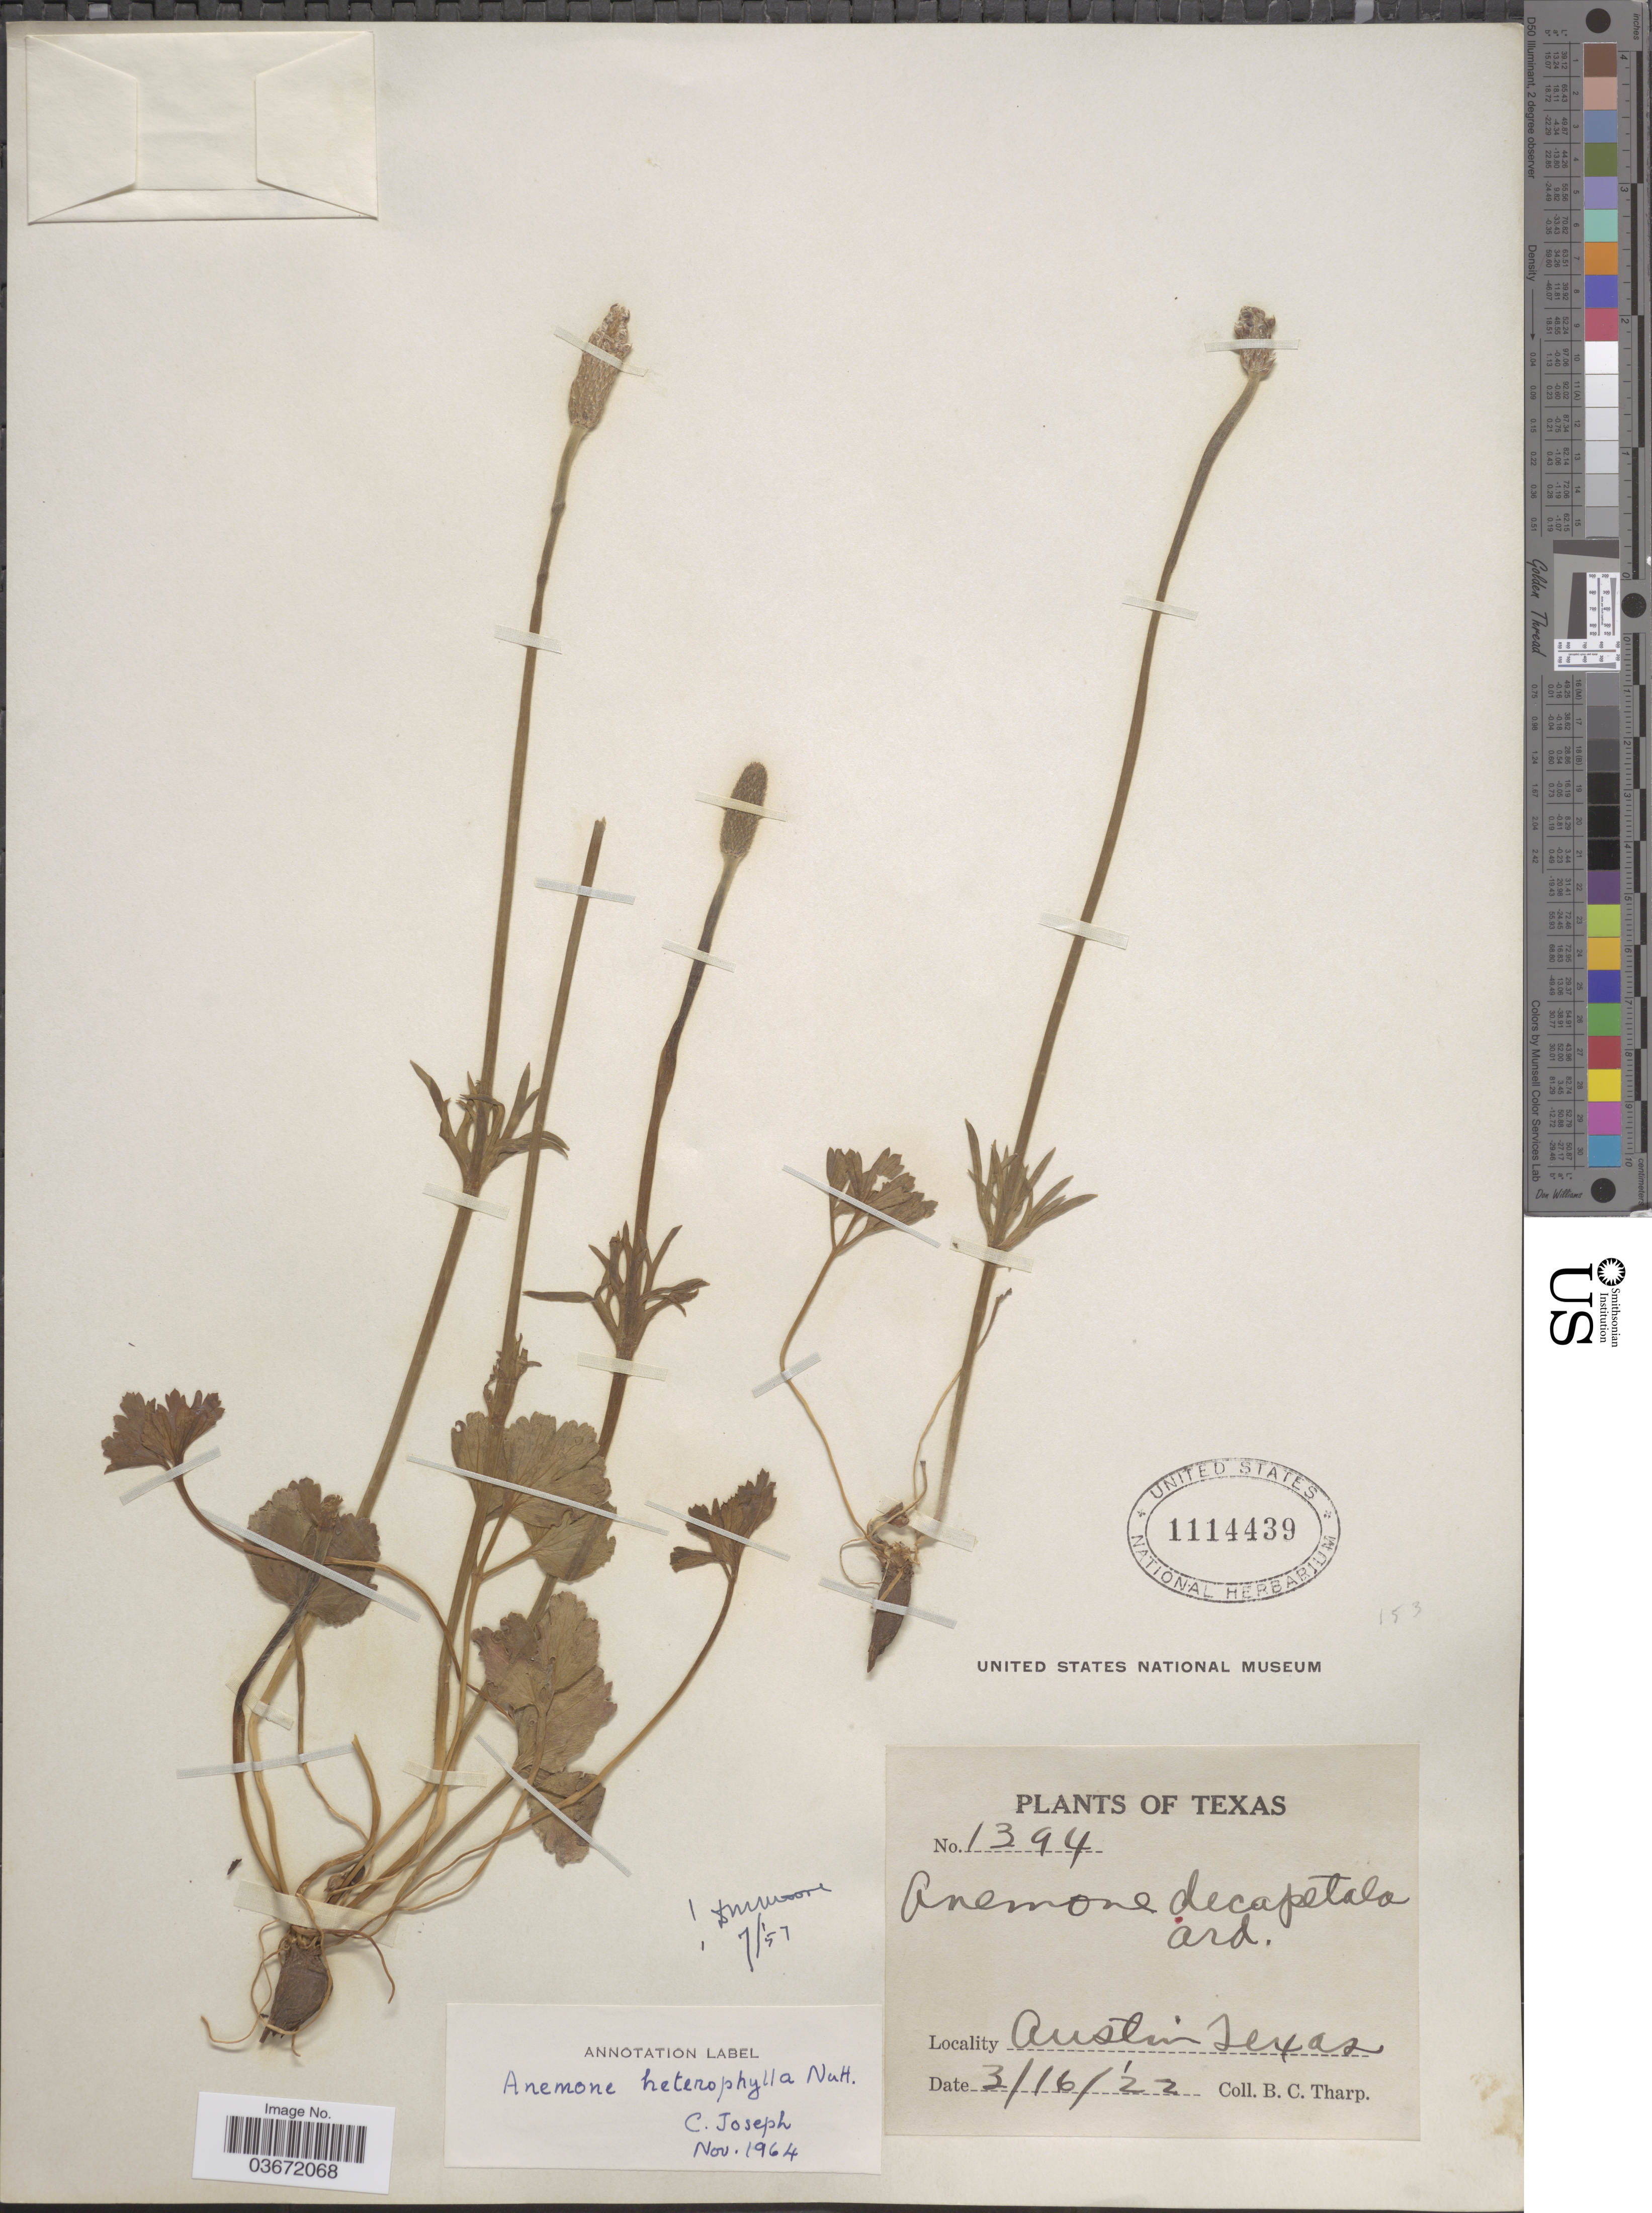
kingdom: Plantae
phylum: Tracheophyta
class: Magnoliopsida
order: Ranunculales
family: Ranunculaceae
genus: Anemone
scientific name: Anemone heterophylla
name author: Nutt. & Alph. Wood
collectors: B. C. Tharp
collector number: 1394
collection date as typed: Transcribed d/m/y: 16/3/22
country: United States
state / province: Texas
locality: Austin.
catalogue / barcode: US 1114439